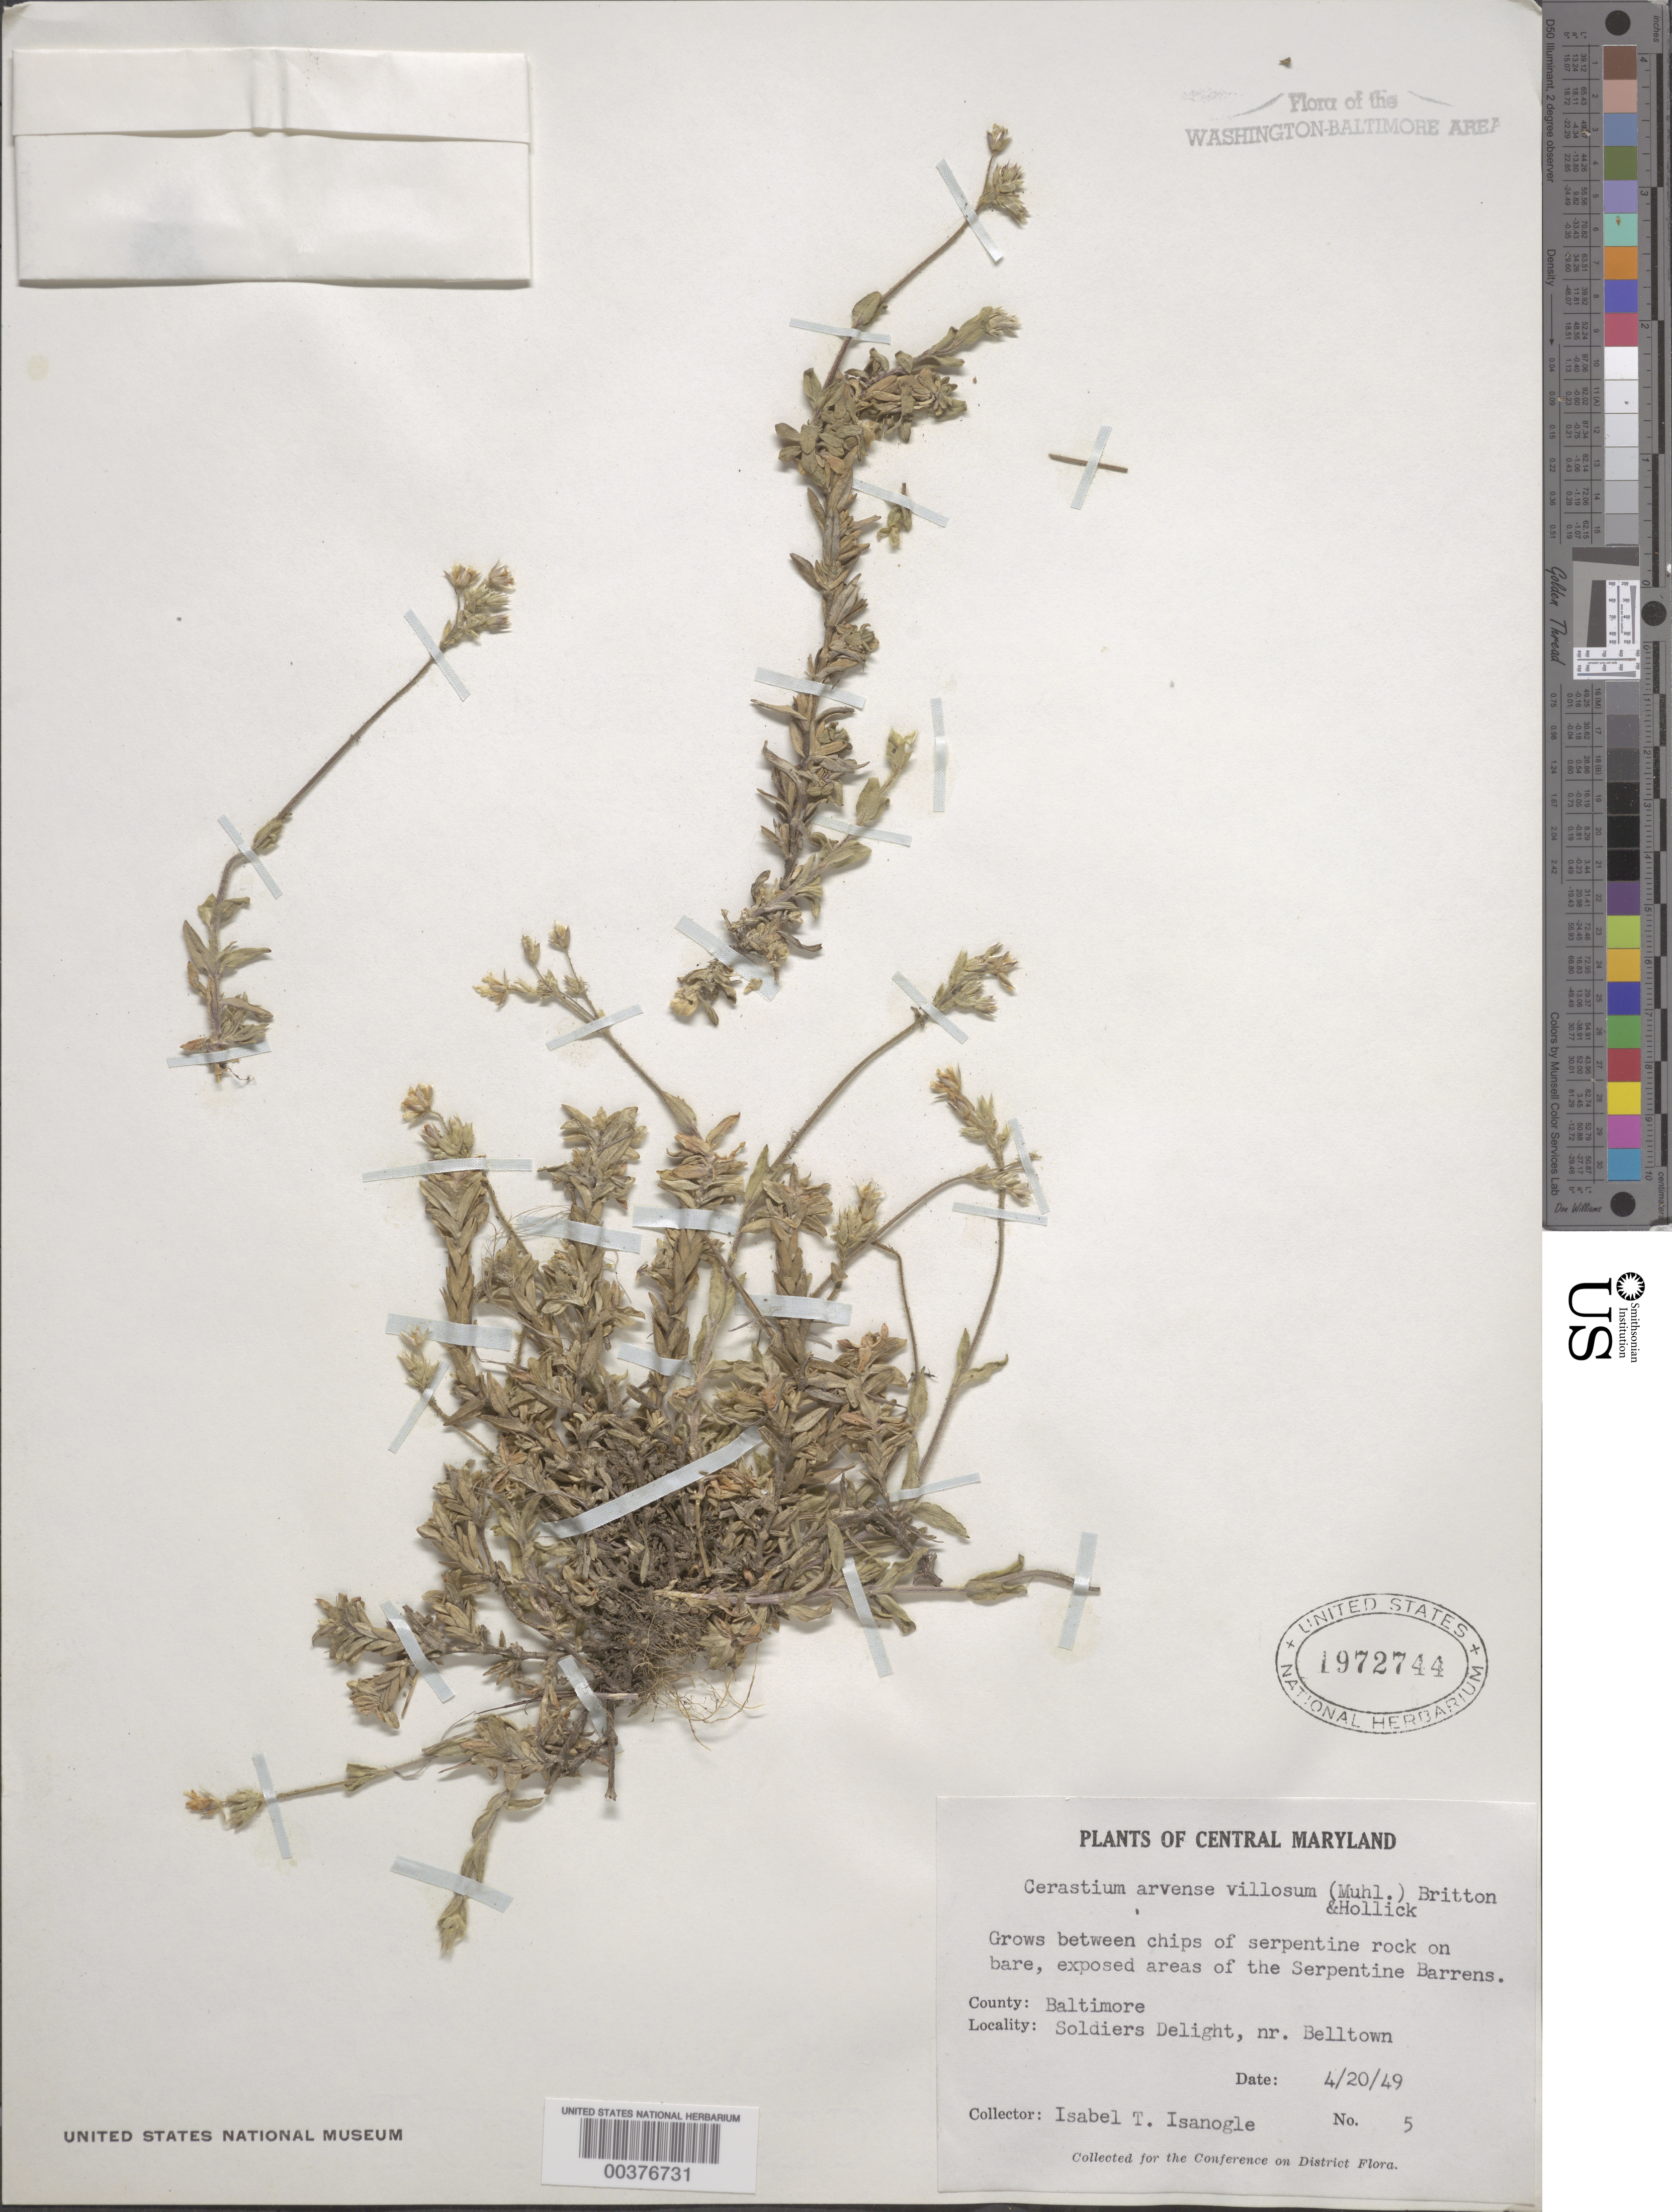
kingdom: Plantae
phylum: Tracheophyta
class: Magnoliopsida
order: Caryophyllales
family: Caryophyllaceae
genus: Cerastium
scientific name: Cerastium arvense var. villosum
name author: (Muhl. ex Darl.) Hollick & Britton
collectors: I. Isanogle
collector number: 5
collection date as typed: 20 Apr 1949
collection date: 1949-04-20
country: United States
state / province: Maryland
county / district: Baltimore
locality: Soldiers Delight, Belltown vicinity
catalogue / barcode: US 1972744